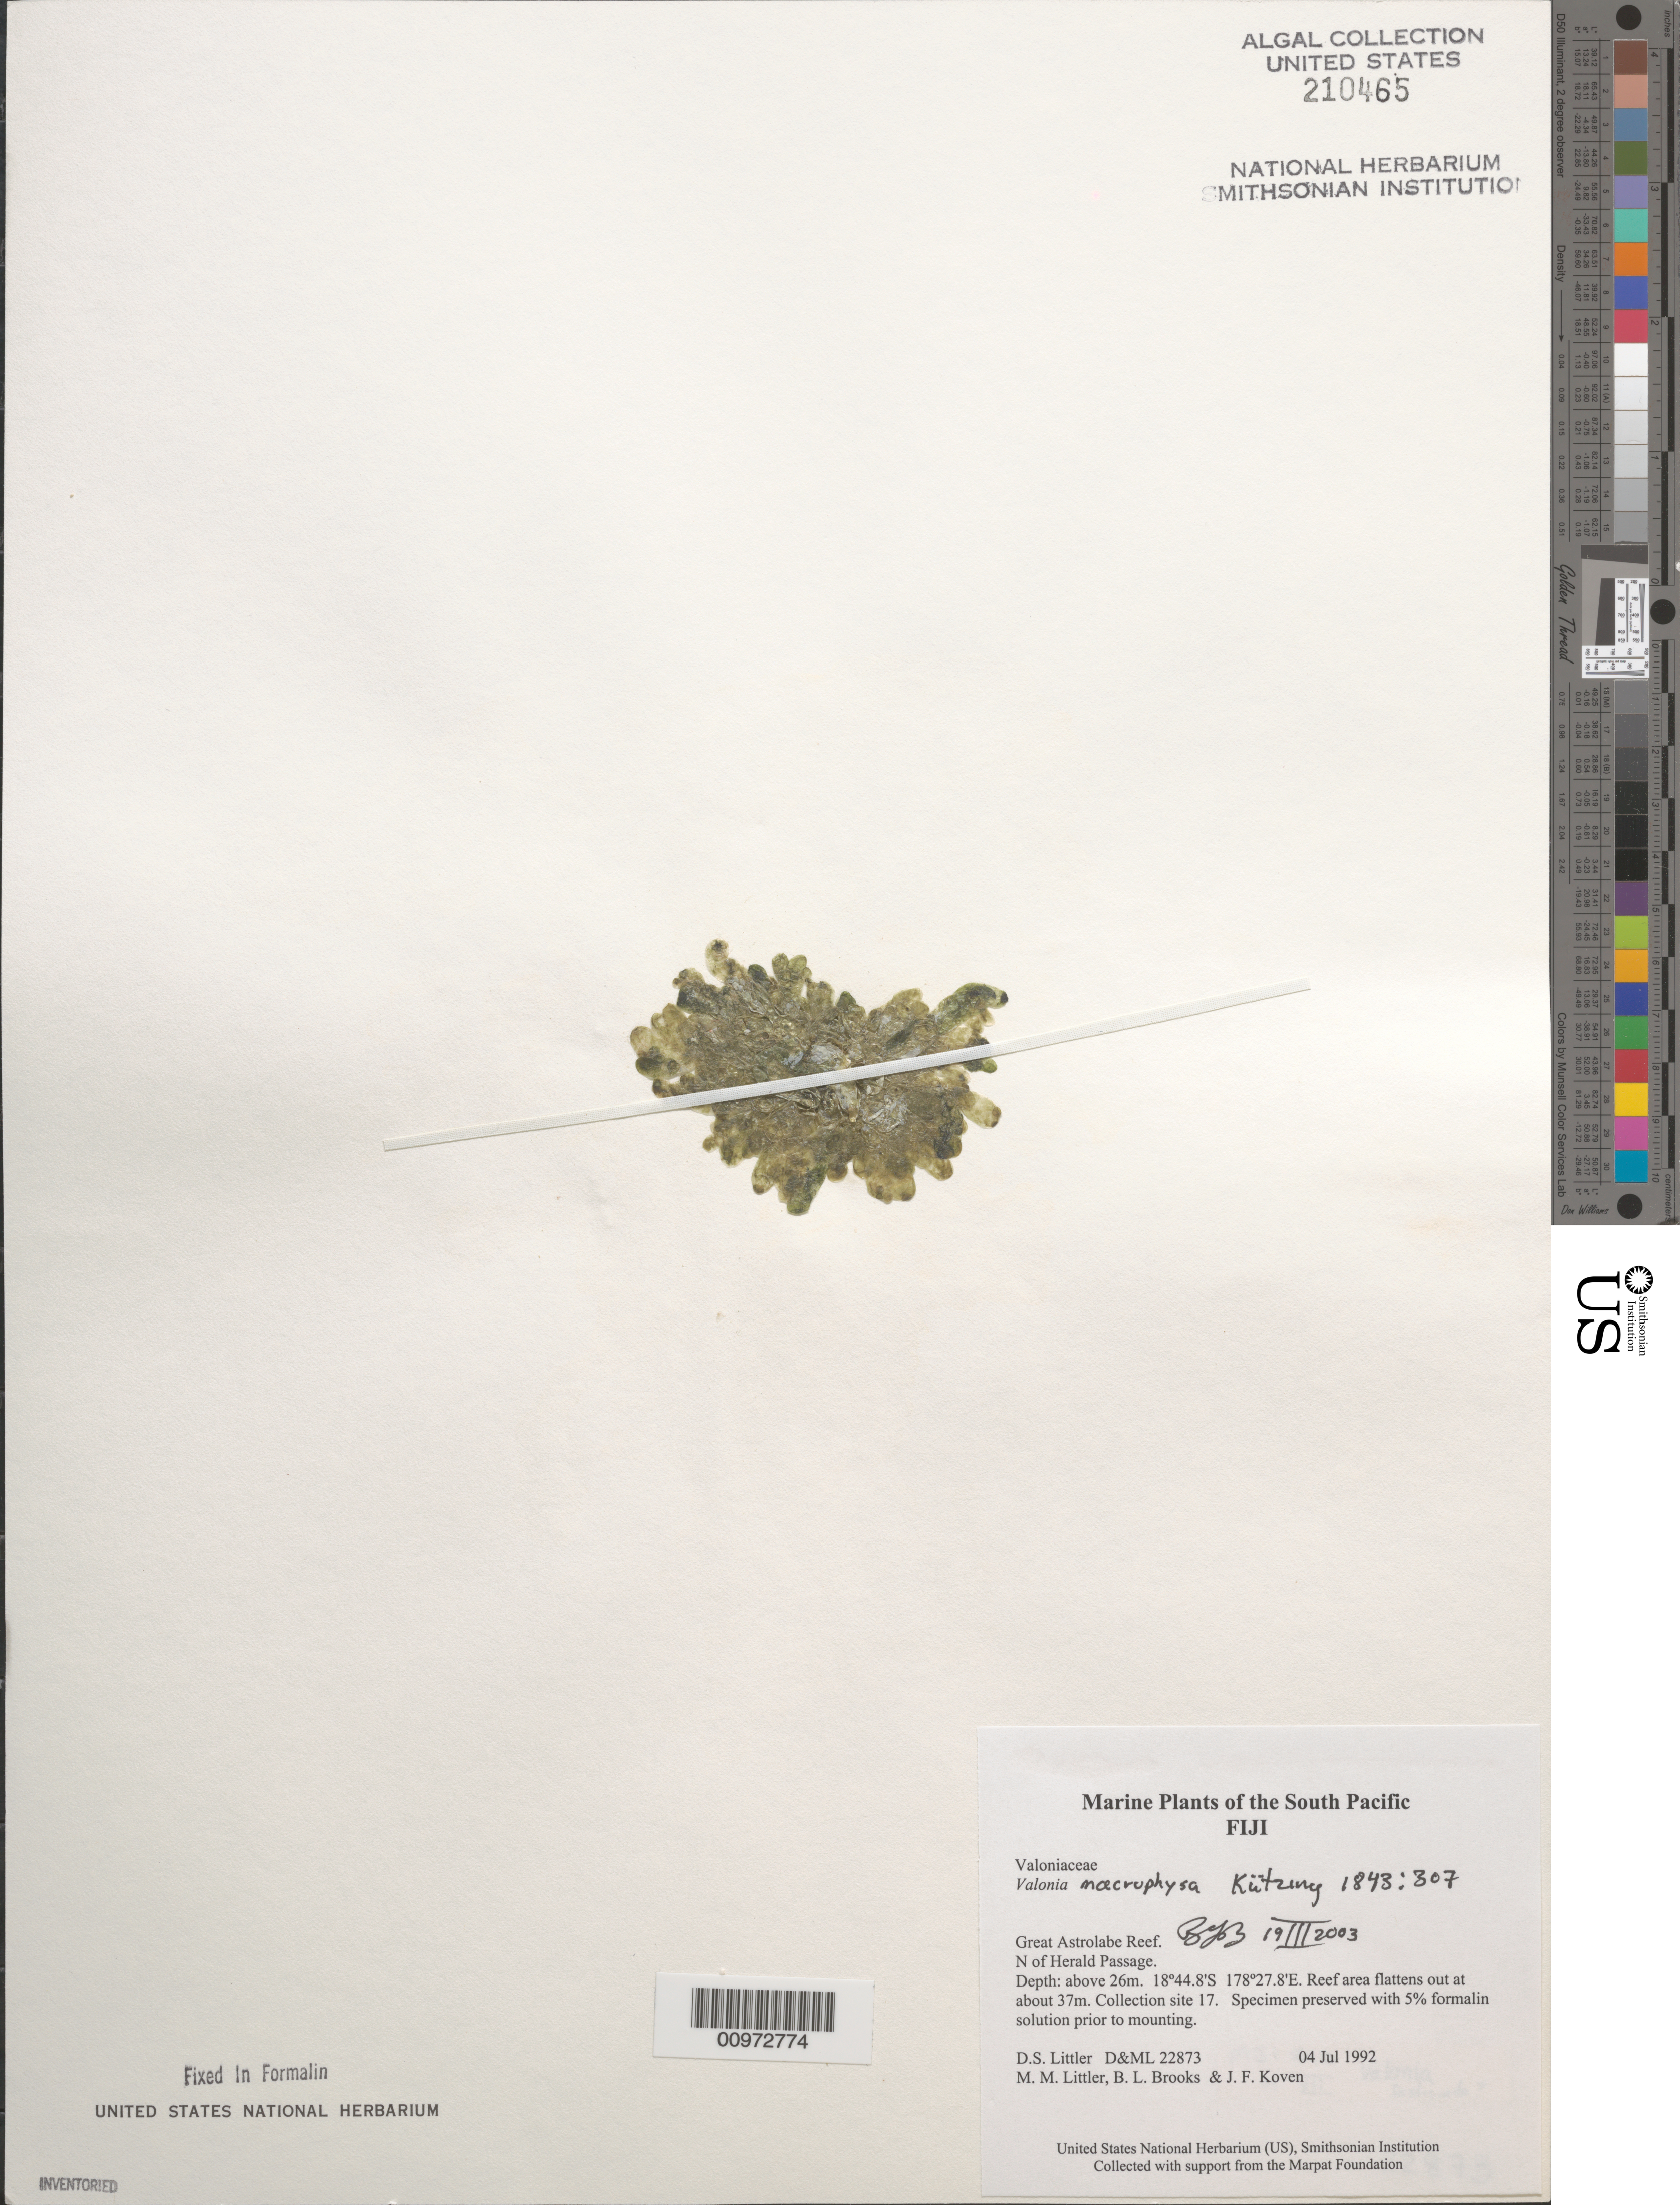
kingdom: Plantae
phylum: Chlorophyta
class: Ulvophyceae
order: Siphonocladales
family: Valoniaceae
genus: Valonia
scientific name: Valonia macrophysa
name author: Kütz.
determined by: Brooks, B. L., (BOT), Smithsonian Institution - National Museum of Natural History (UNITED STATES)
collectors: D. S. Littler, M. M. Littler, B. Brooks & J. Koven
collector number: D&ML 22873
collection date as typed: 04 Jul 1992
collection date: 1992-07-04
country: Fiji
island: Great Astrolabe Reef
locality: Great Astrolabe Reef, north of Herald Passage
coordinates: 18 44.8'S, 178 27.8'E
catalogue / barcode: US 210465